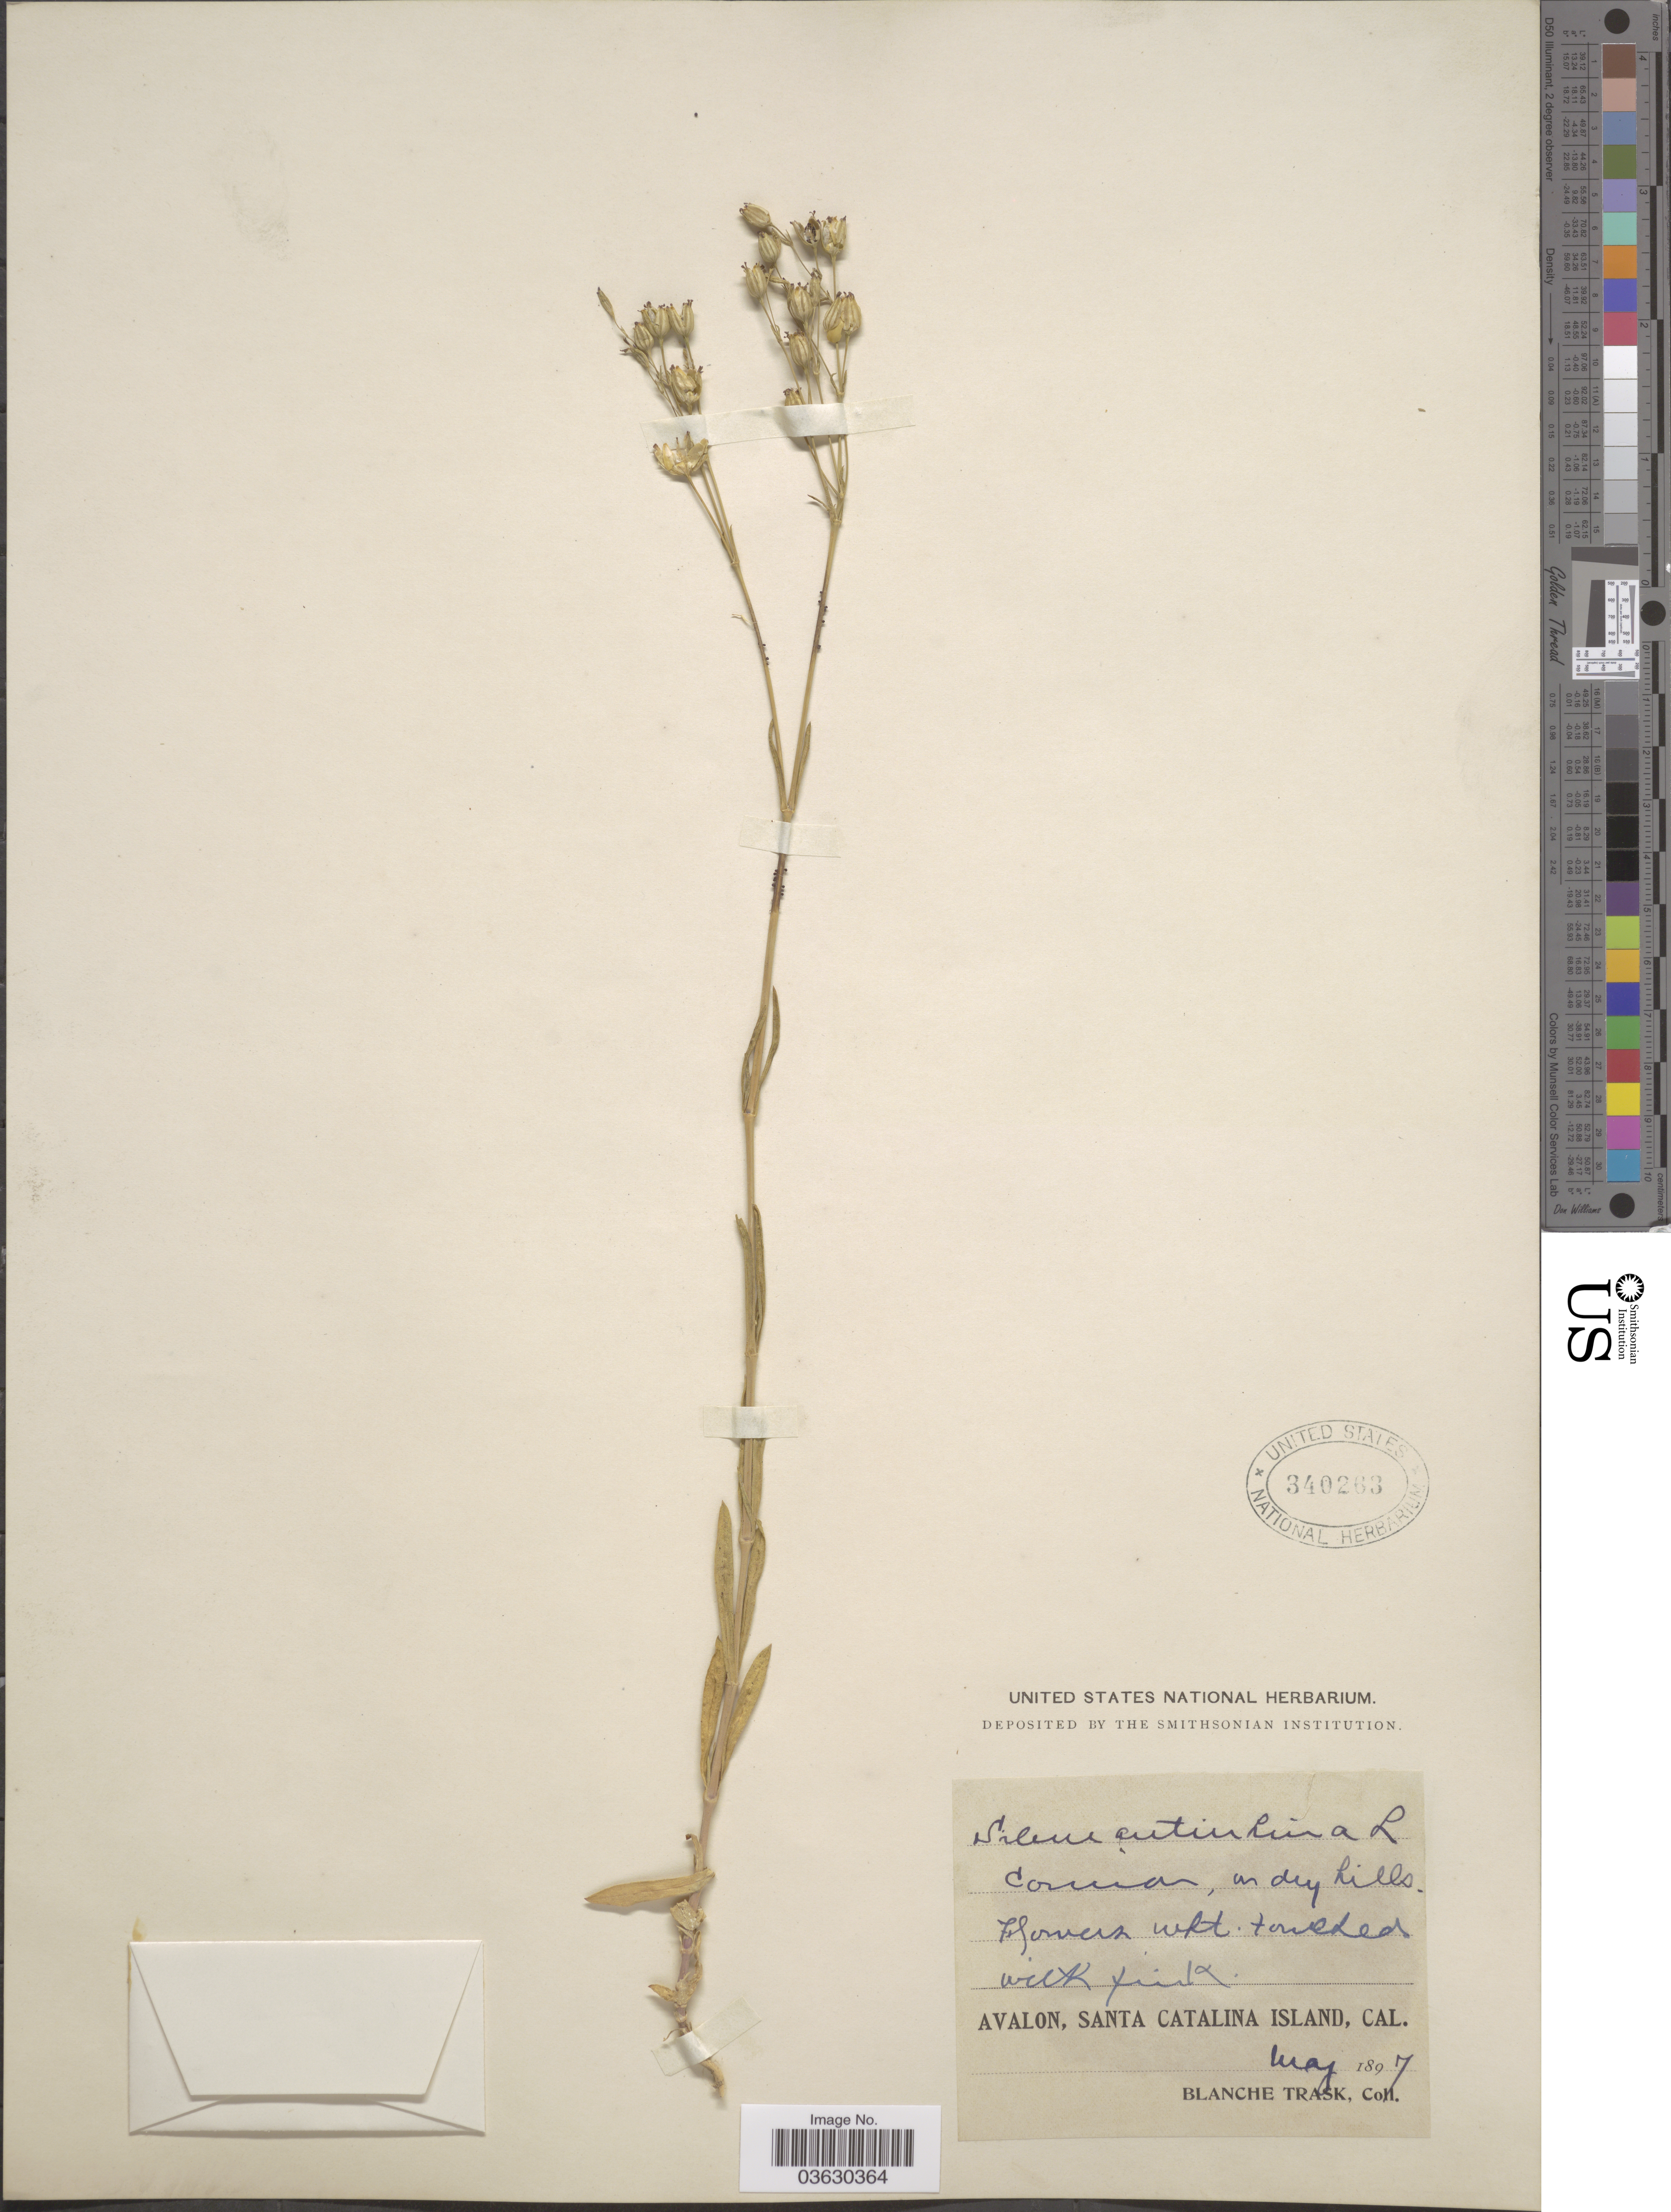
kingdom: Plantae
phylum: Tracheophyta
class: Magnoliopsida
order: Caryophyllales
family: Caryophyllaceae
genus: Silene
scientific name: Silene antirrhina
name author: L.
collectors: B. Trask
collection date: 1897-05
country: United States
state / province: California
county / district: Los Angeles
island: Santa Catalina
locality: Avalon, Santa Catalina Island.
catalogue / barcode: US 340263